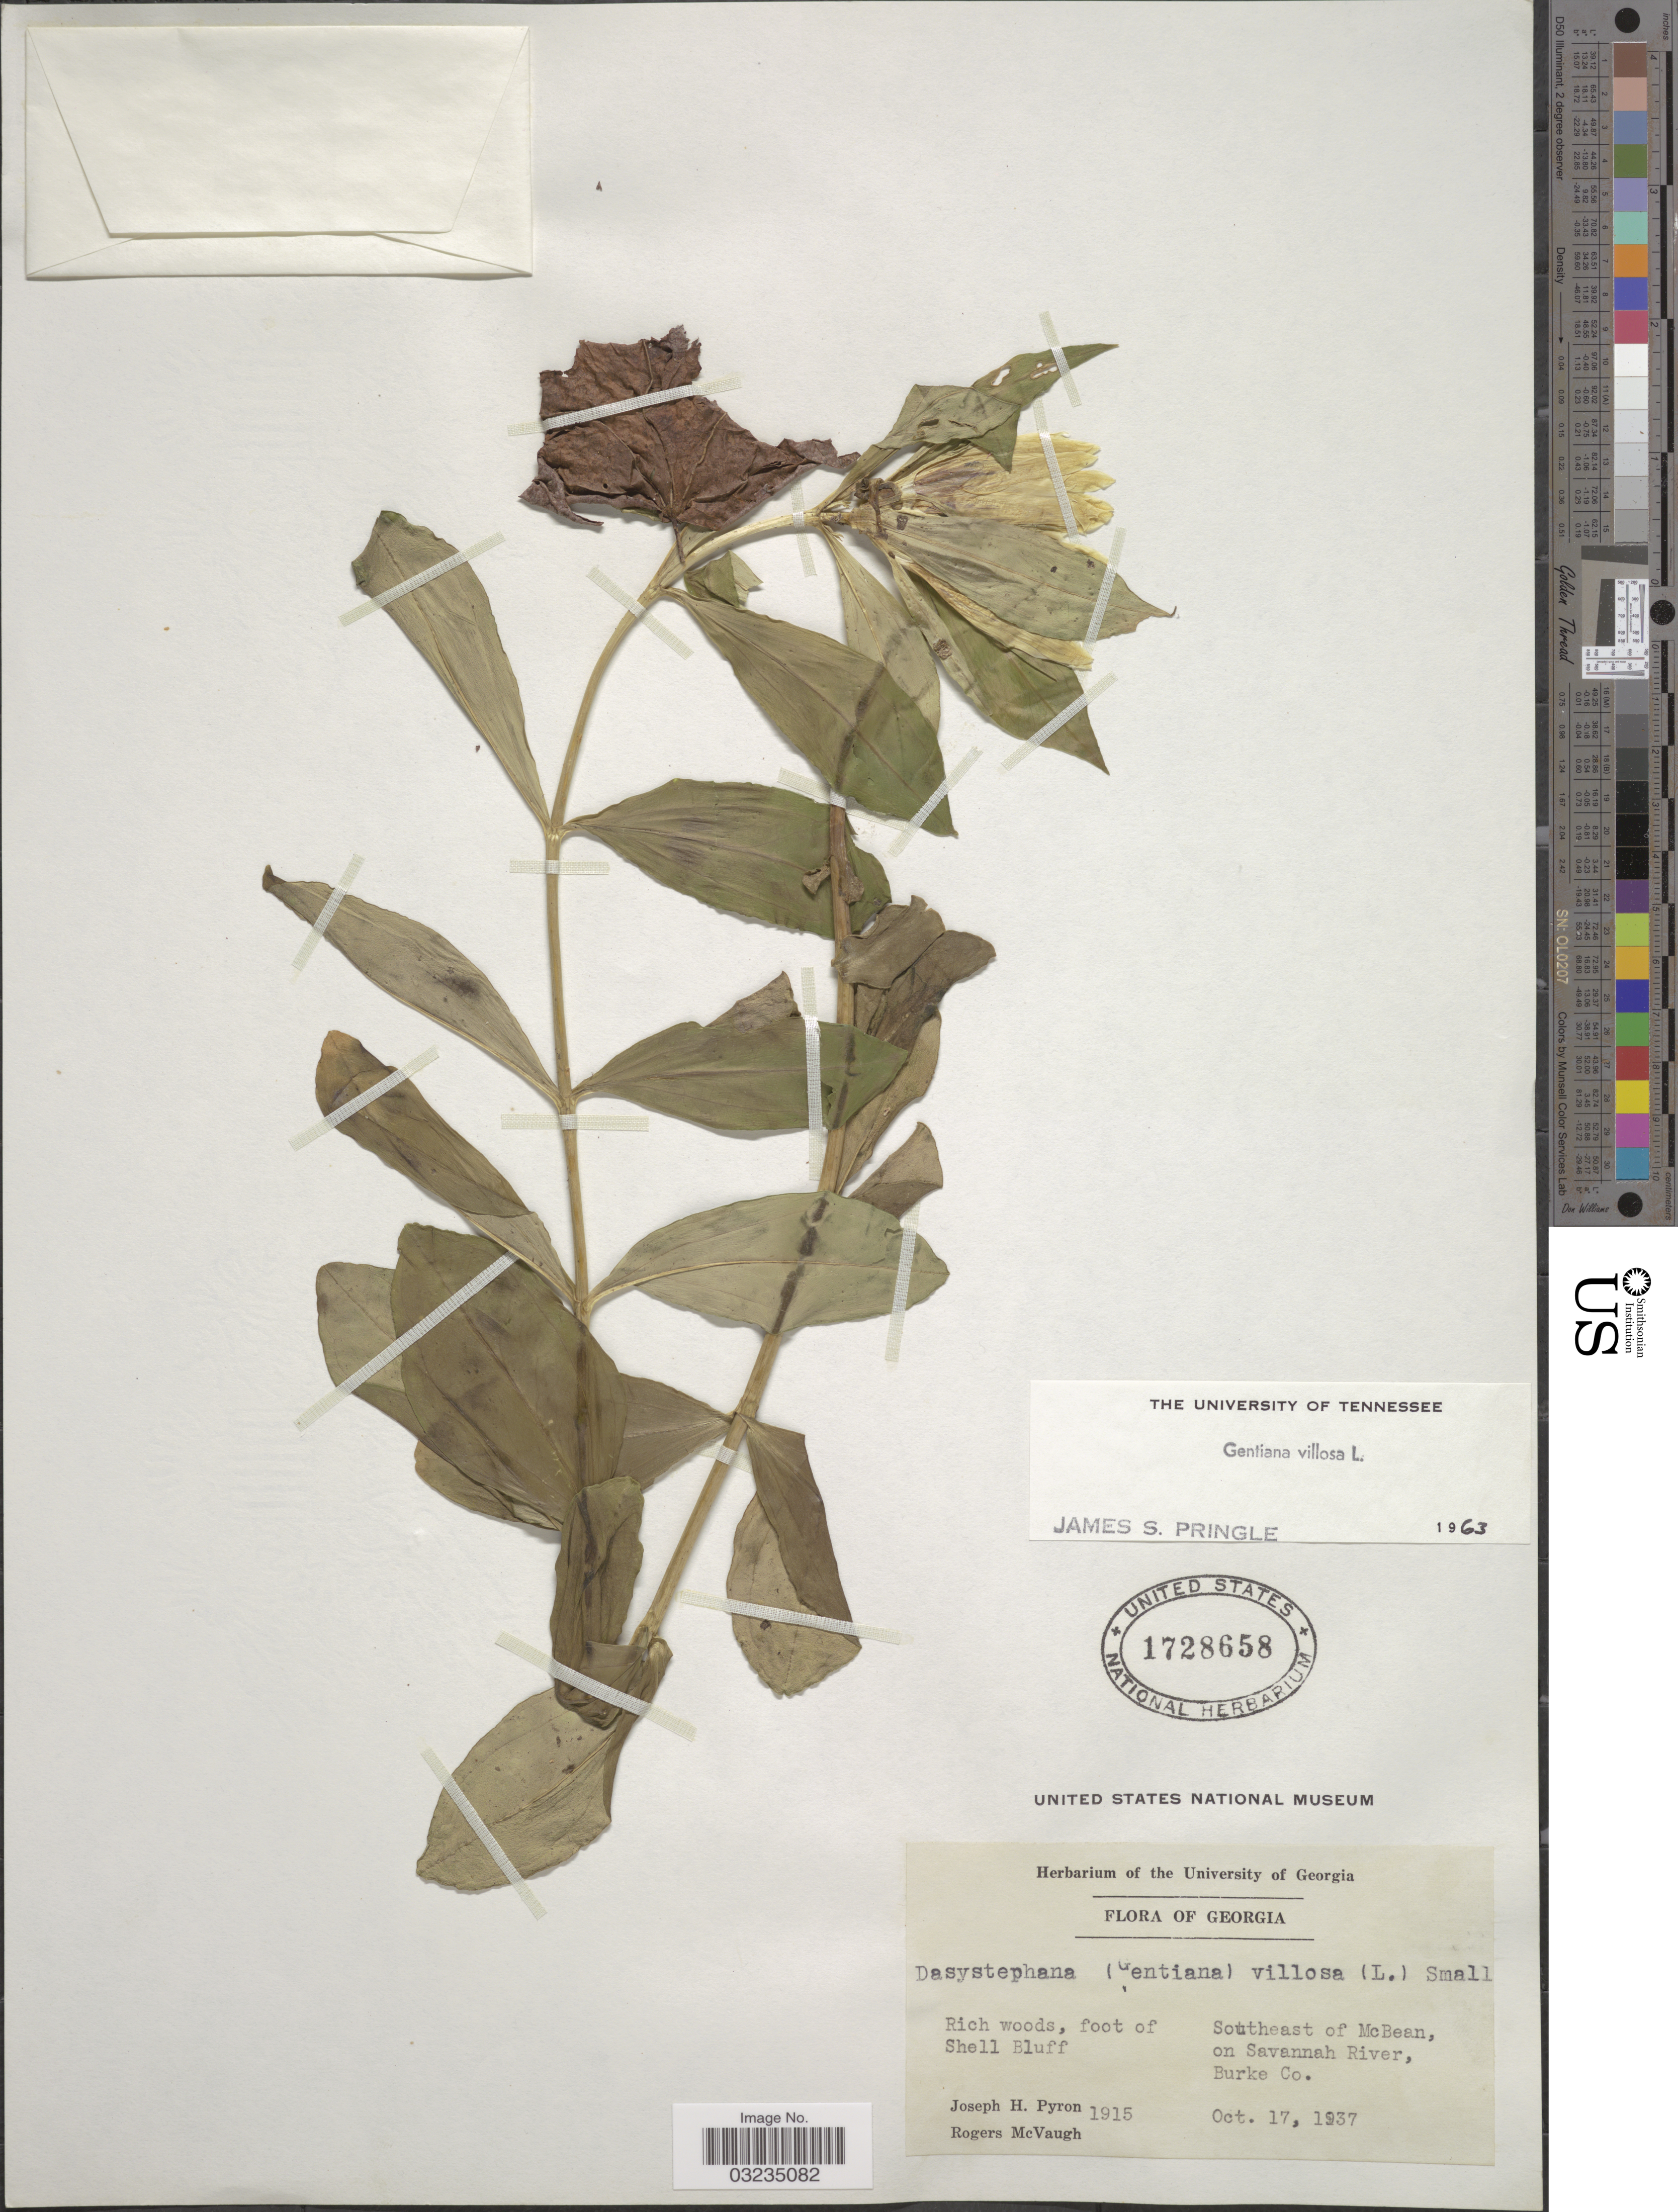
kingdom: Plantae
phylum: Tracheophyta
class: Magnoliopsida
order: Gentianales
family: Gentianaceae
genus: Gentiana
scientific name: Gentiana villosa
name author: L.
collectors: J. H. Pyron & R. McVaugh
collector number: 1915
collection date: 1937-10-17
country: United States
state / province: Georgia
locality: Rich woods, foot of Shell Bluff. Southeast of McBean, on Savannah River, Burke Co.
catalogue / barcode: US 1728658